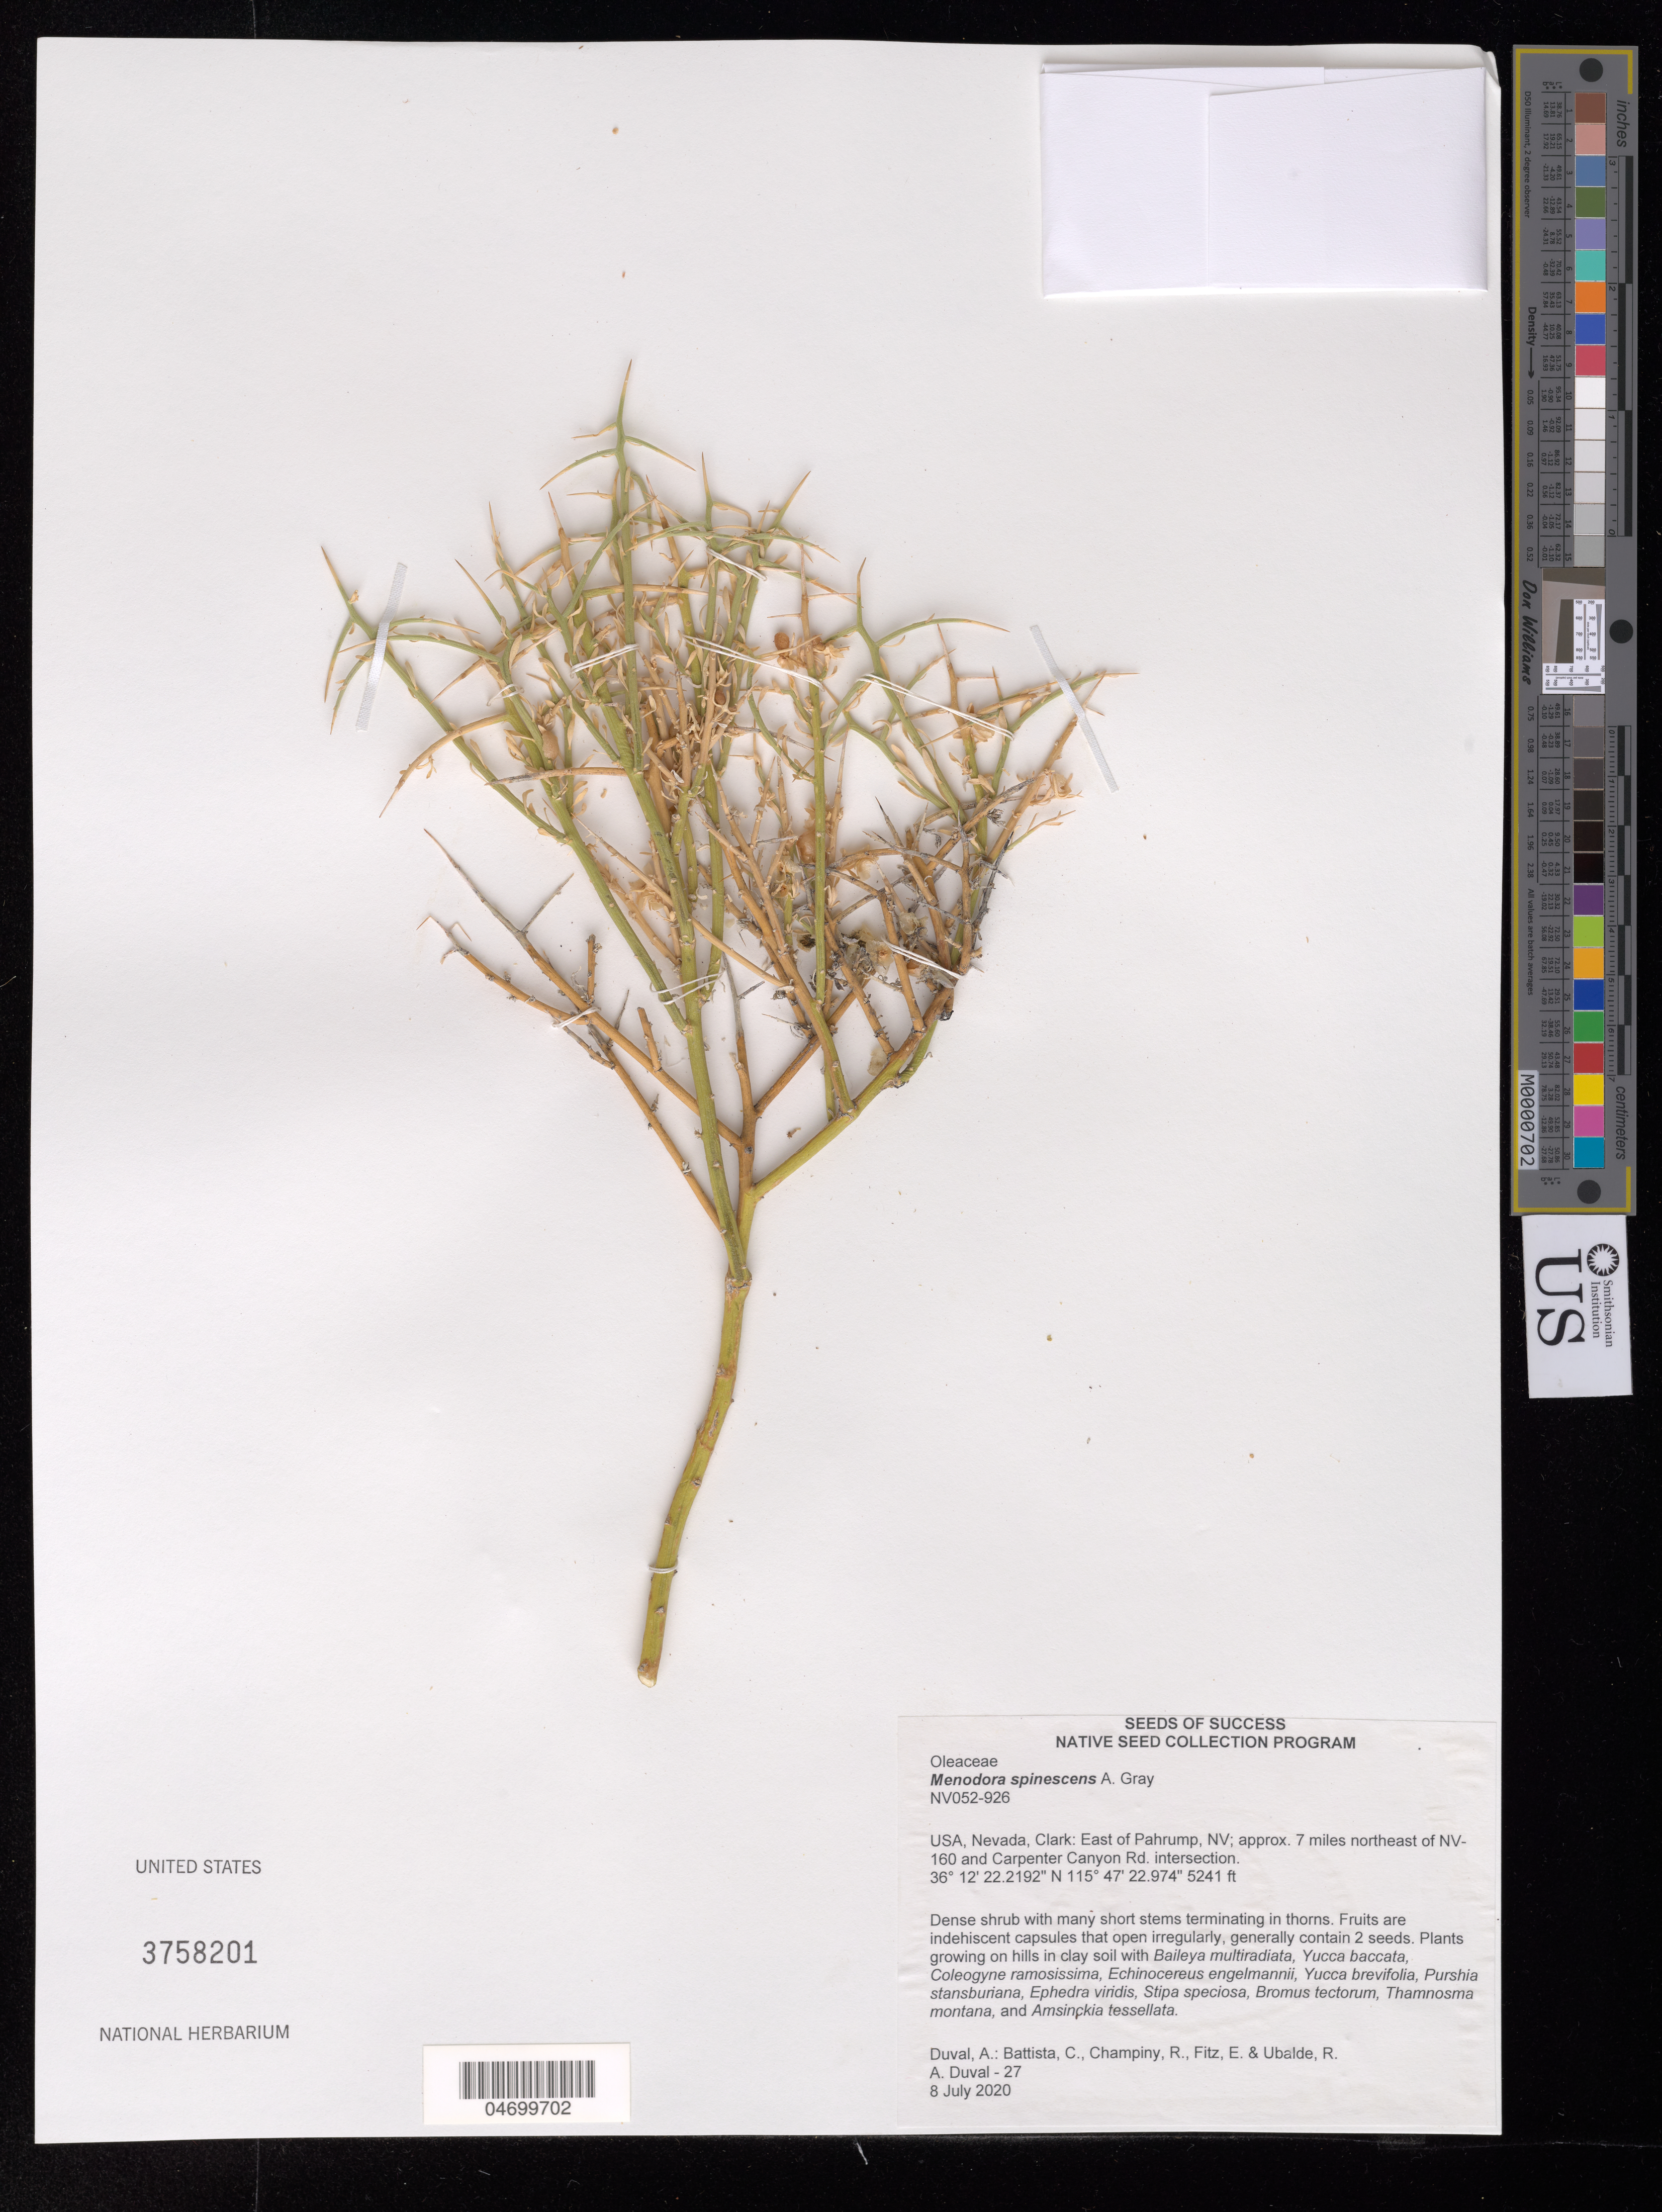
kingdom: Plantae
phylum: Tracheophyta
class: Magnoliopsida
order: Lamiales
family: Oleaceae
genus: Menodora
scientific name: Menodora spinescens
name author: A. Gray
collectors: A. Duval, C. Battista, R. Champiny, E. Fitz & R. Ubalde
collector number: NV052-926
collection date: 2020-07-08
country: United States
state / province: Nevada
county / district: Clark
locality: E of Pahrump, 7 mi. NE of NV-160 and Carpenter Canyon Rd. intersection.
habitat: Hills, clay soil. With Baileya multiradiata, Yucca baccata, Ephedra viridis, Stipa speciosa, Bromus tectorum, etc.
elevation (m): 1597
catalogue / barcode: US 3758201